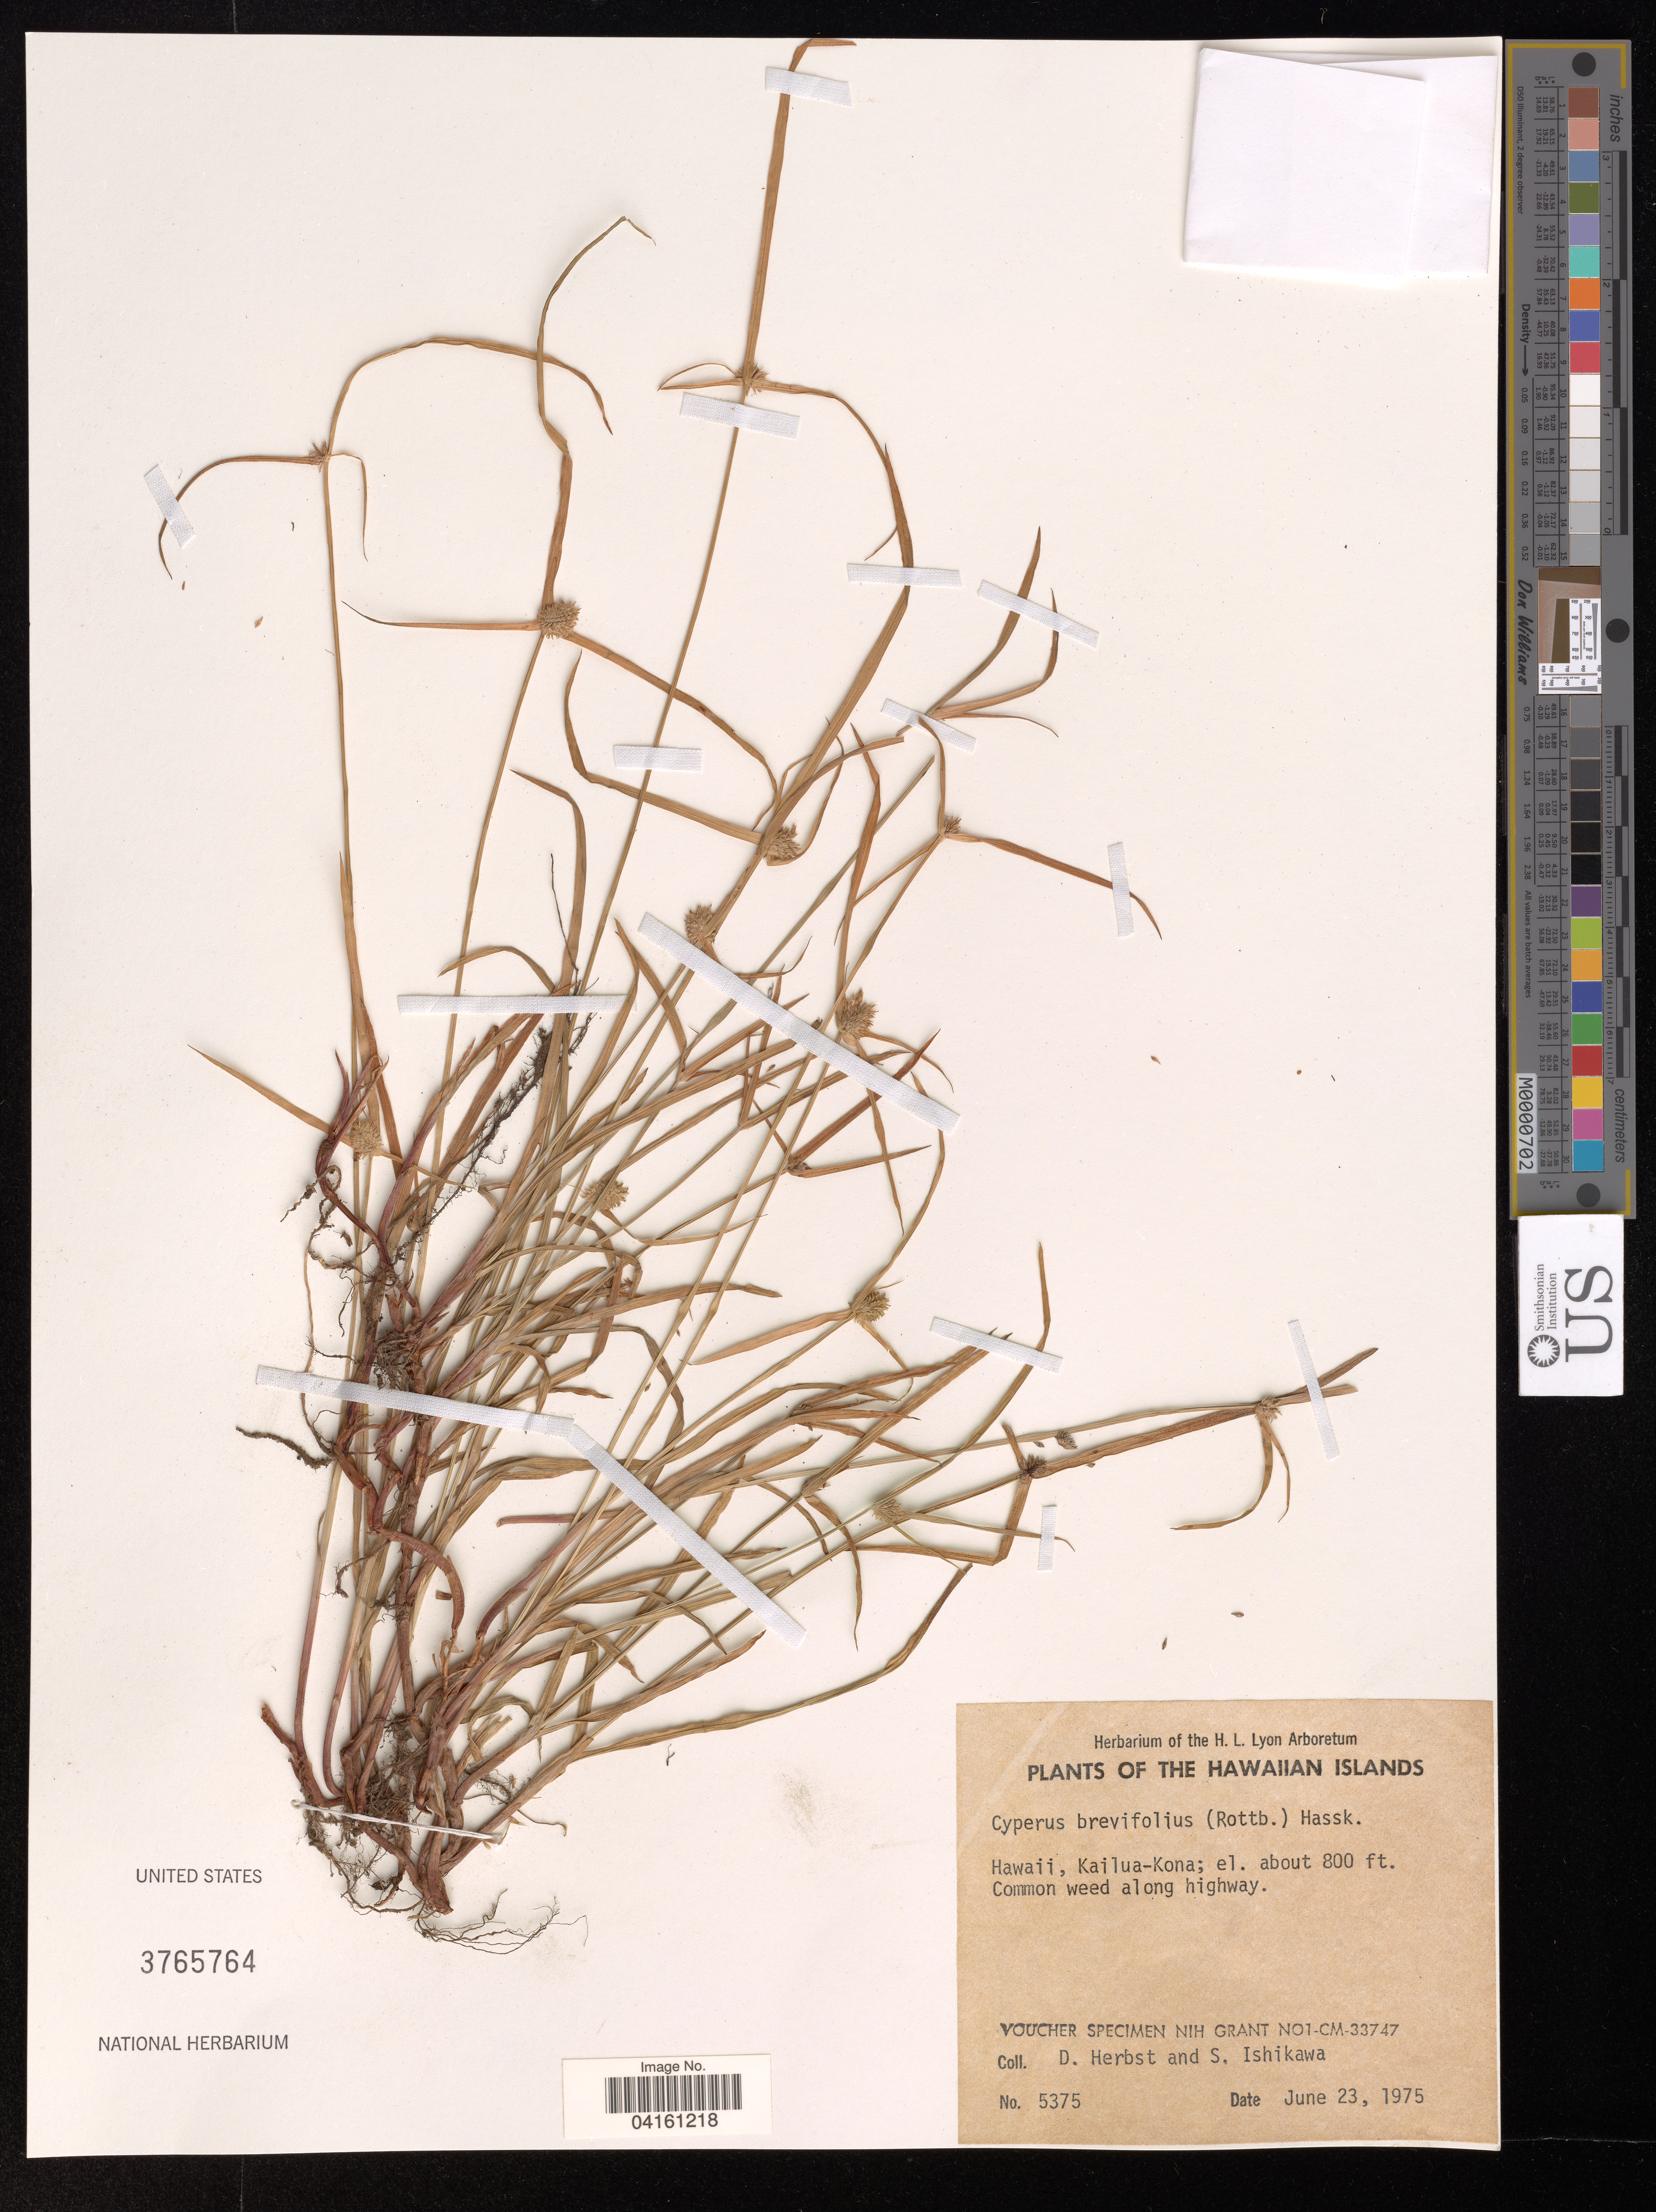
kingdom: Plantae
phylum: Tracheophyta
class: Liliopsida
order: Poales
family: Cyperaceae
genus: Cyperus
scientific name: Cyperus brevifolius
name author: (Rottb.) Hassk.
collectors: D. Herbst & S. Ishikawa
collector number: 5375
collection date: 1975-06-23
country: United States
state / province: Hawaii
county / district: Hawaii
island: Hawaii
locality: The Hawaiian Islands. Hawaii, Kailua-Kona.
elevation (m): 244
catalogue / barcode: US 3765764